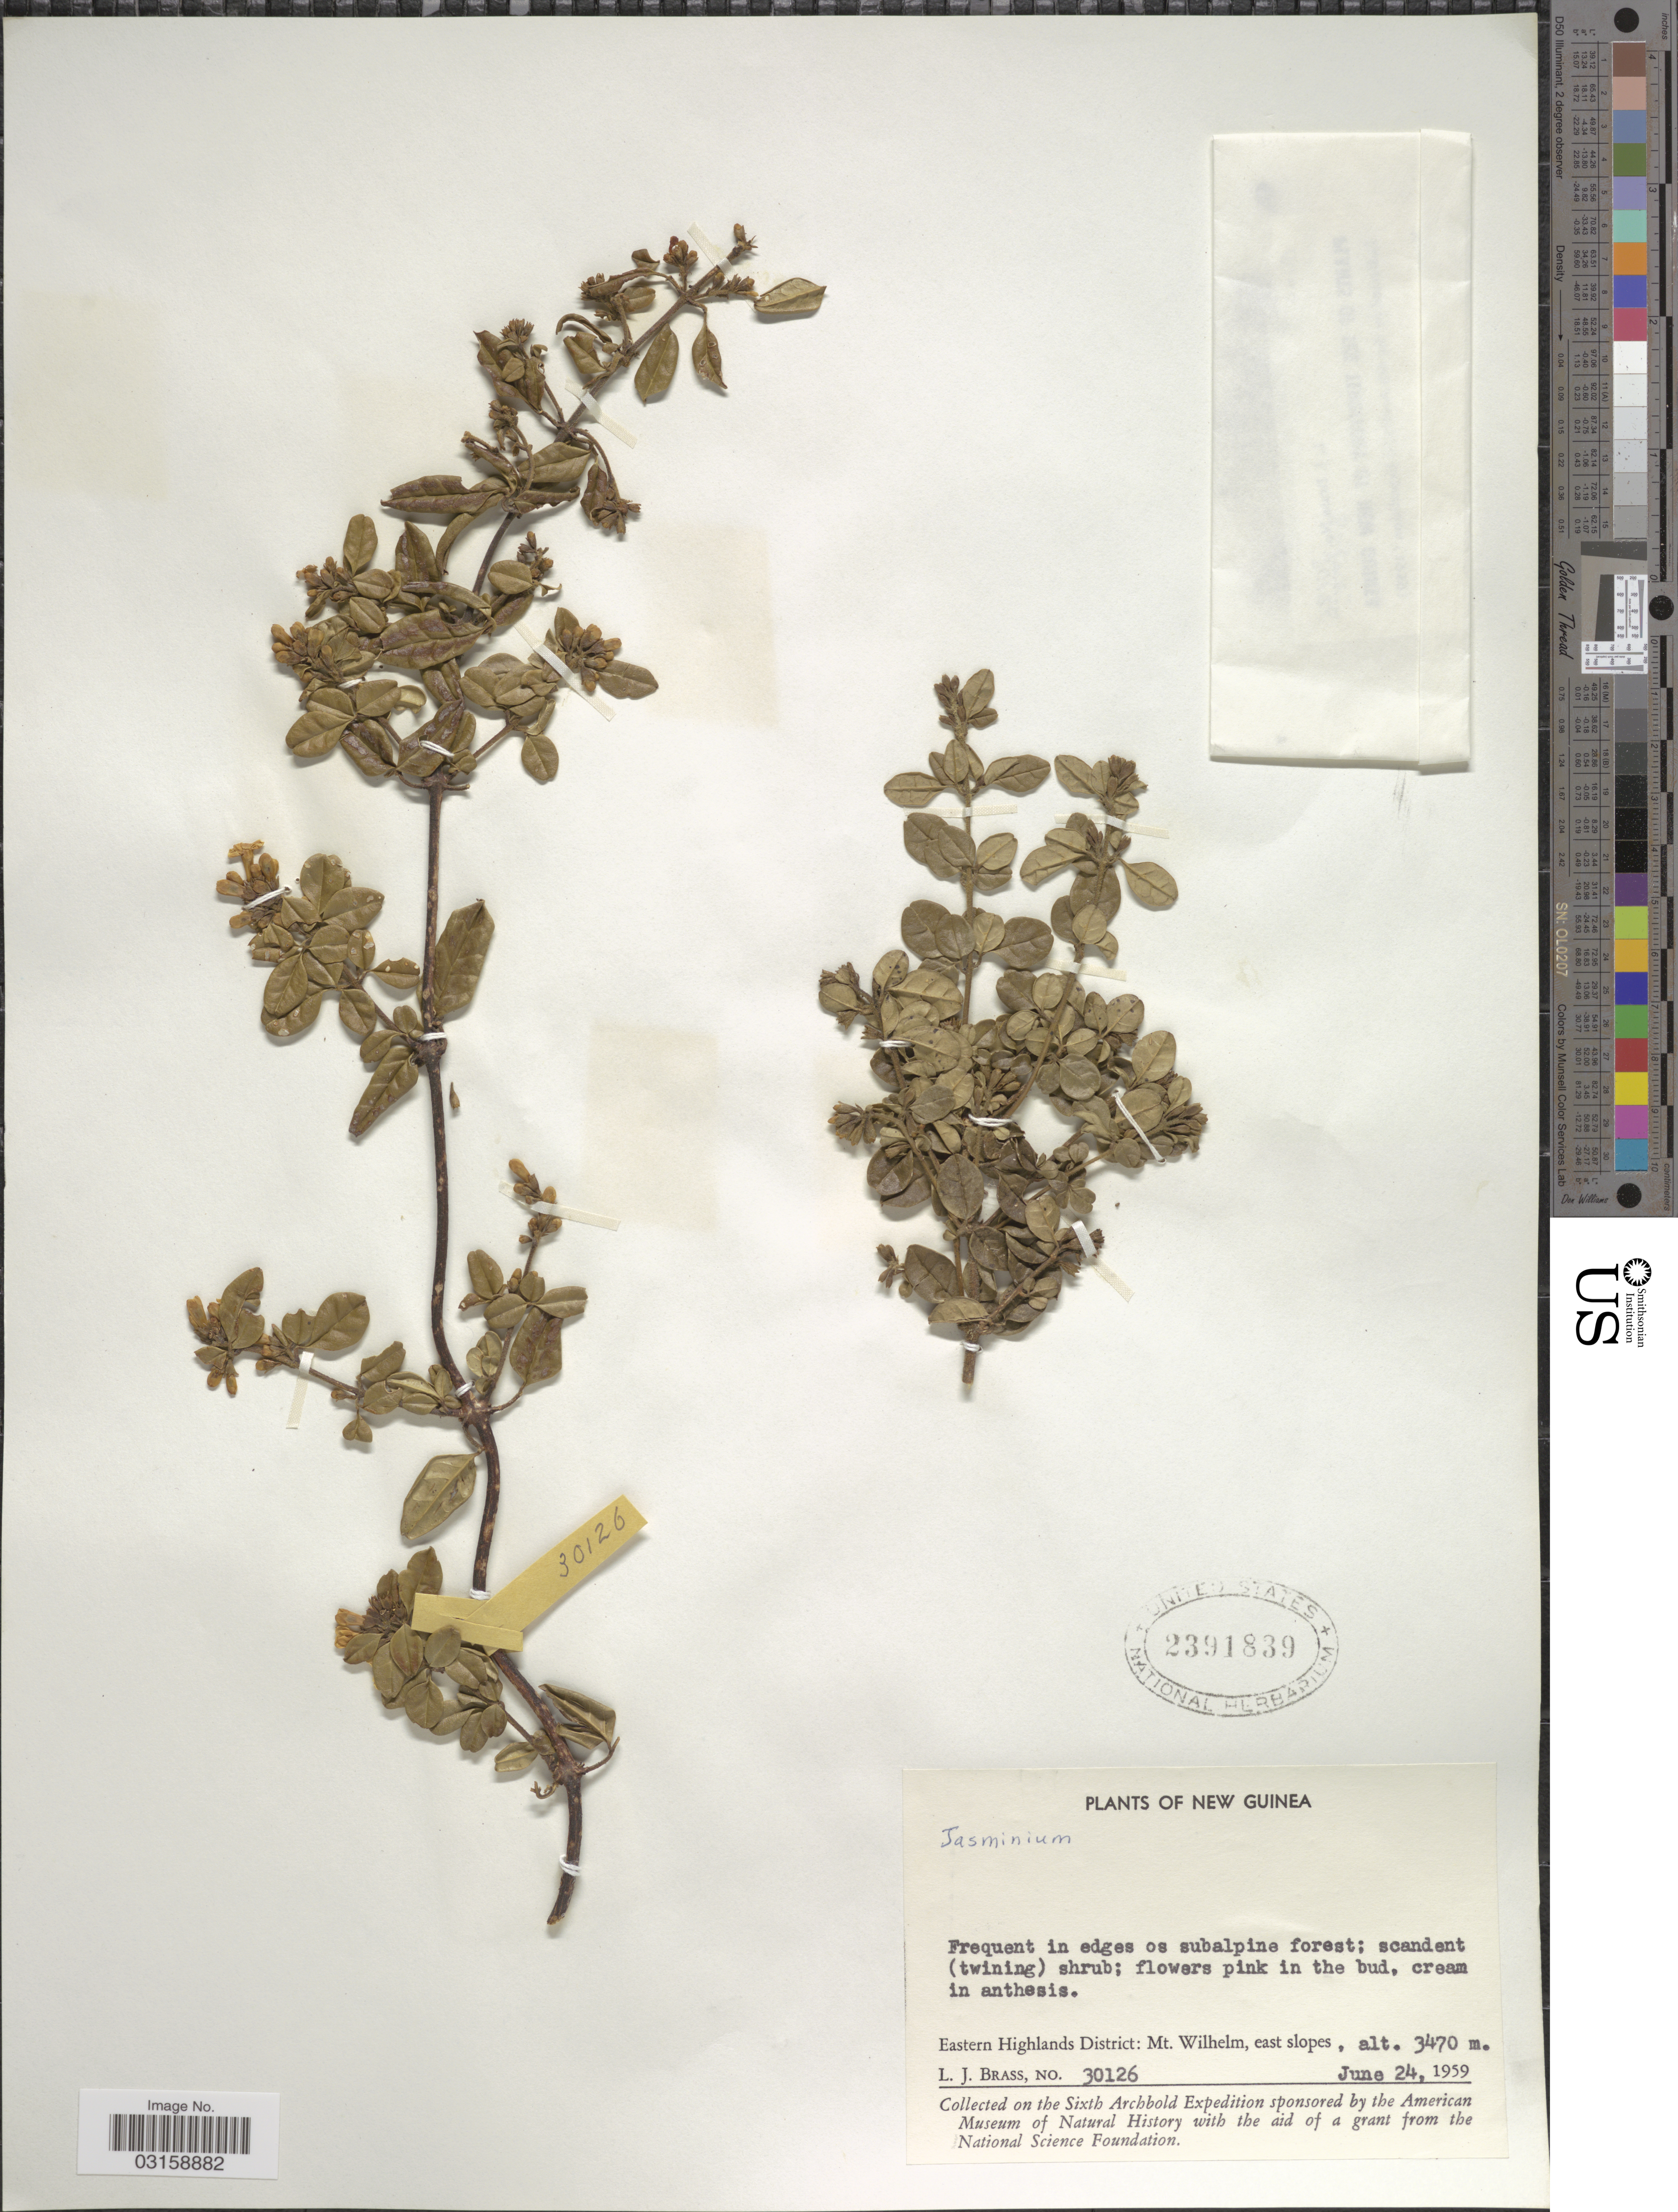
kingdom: Plantae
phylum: Tracheophyta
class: Magnoliopsida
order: Lamiales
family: Oleaceae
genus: Jasminum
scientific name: Jasminum sp.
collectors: L. J. Brass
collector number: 30126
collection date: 1959-06-24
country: Papua New Guinea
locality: New Guinea. Eastern Highlands District: Mt. Wilhelm, east slopes.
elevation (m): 3470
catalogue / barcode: US 2391839